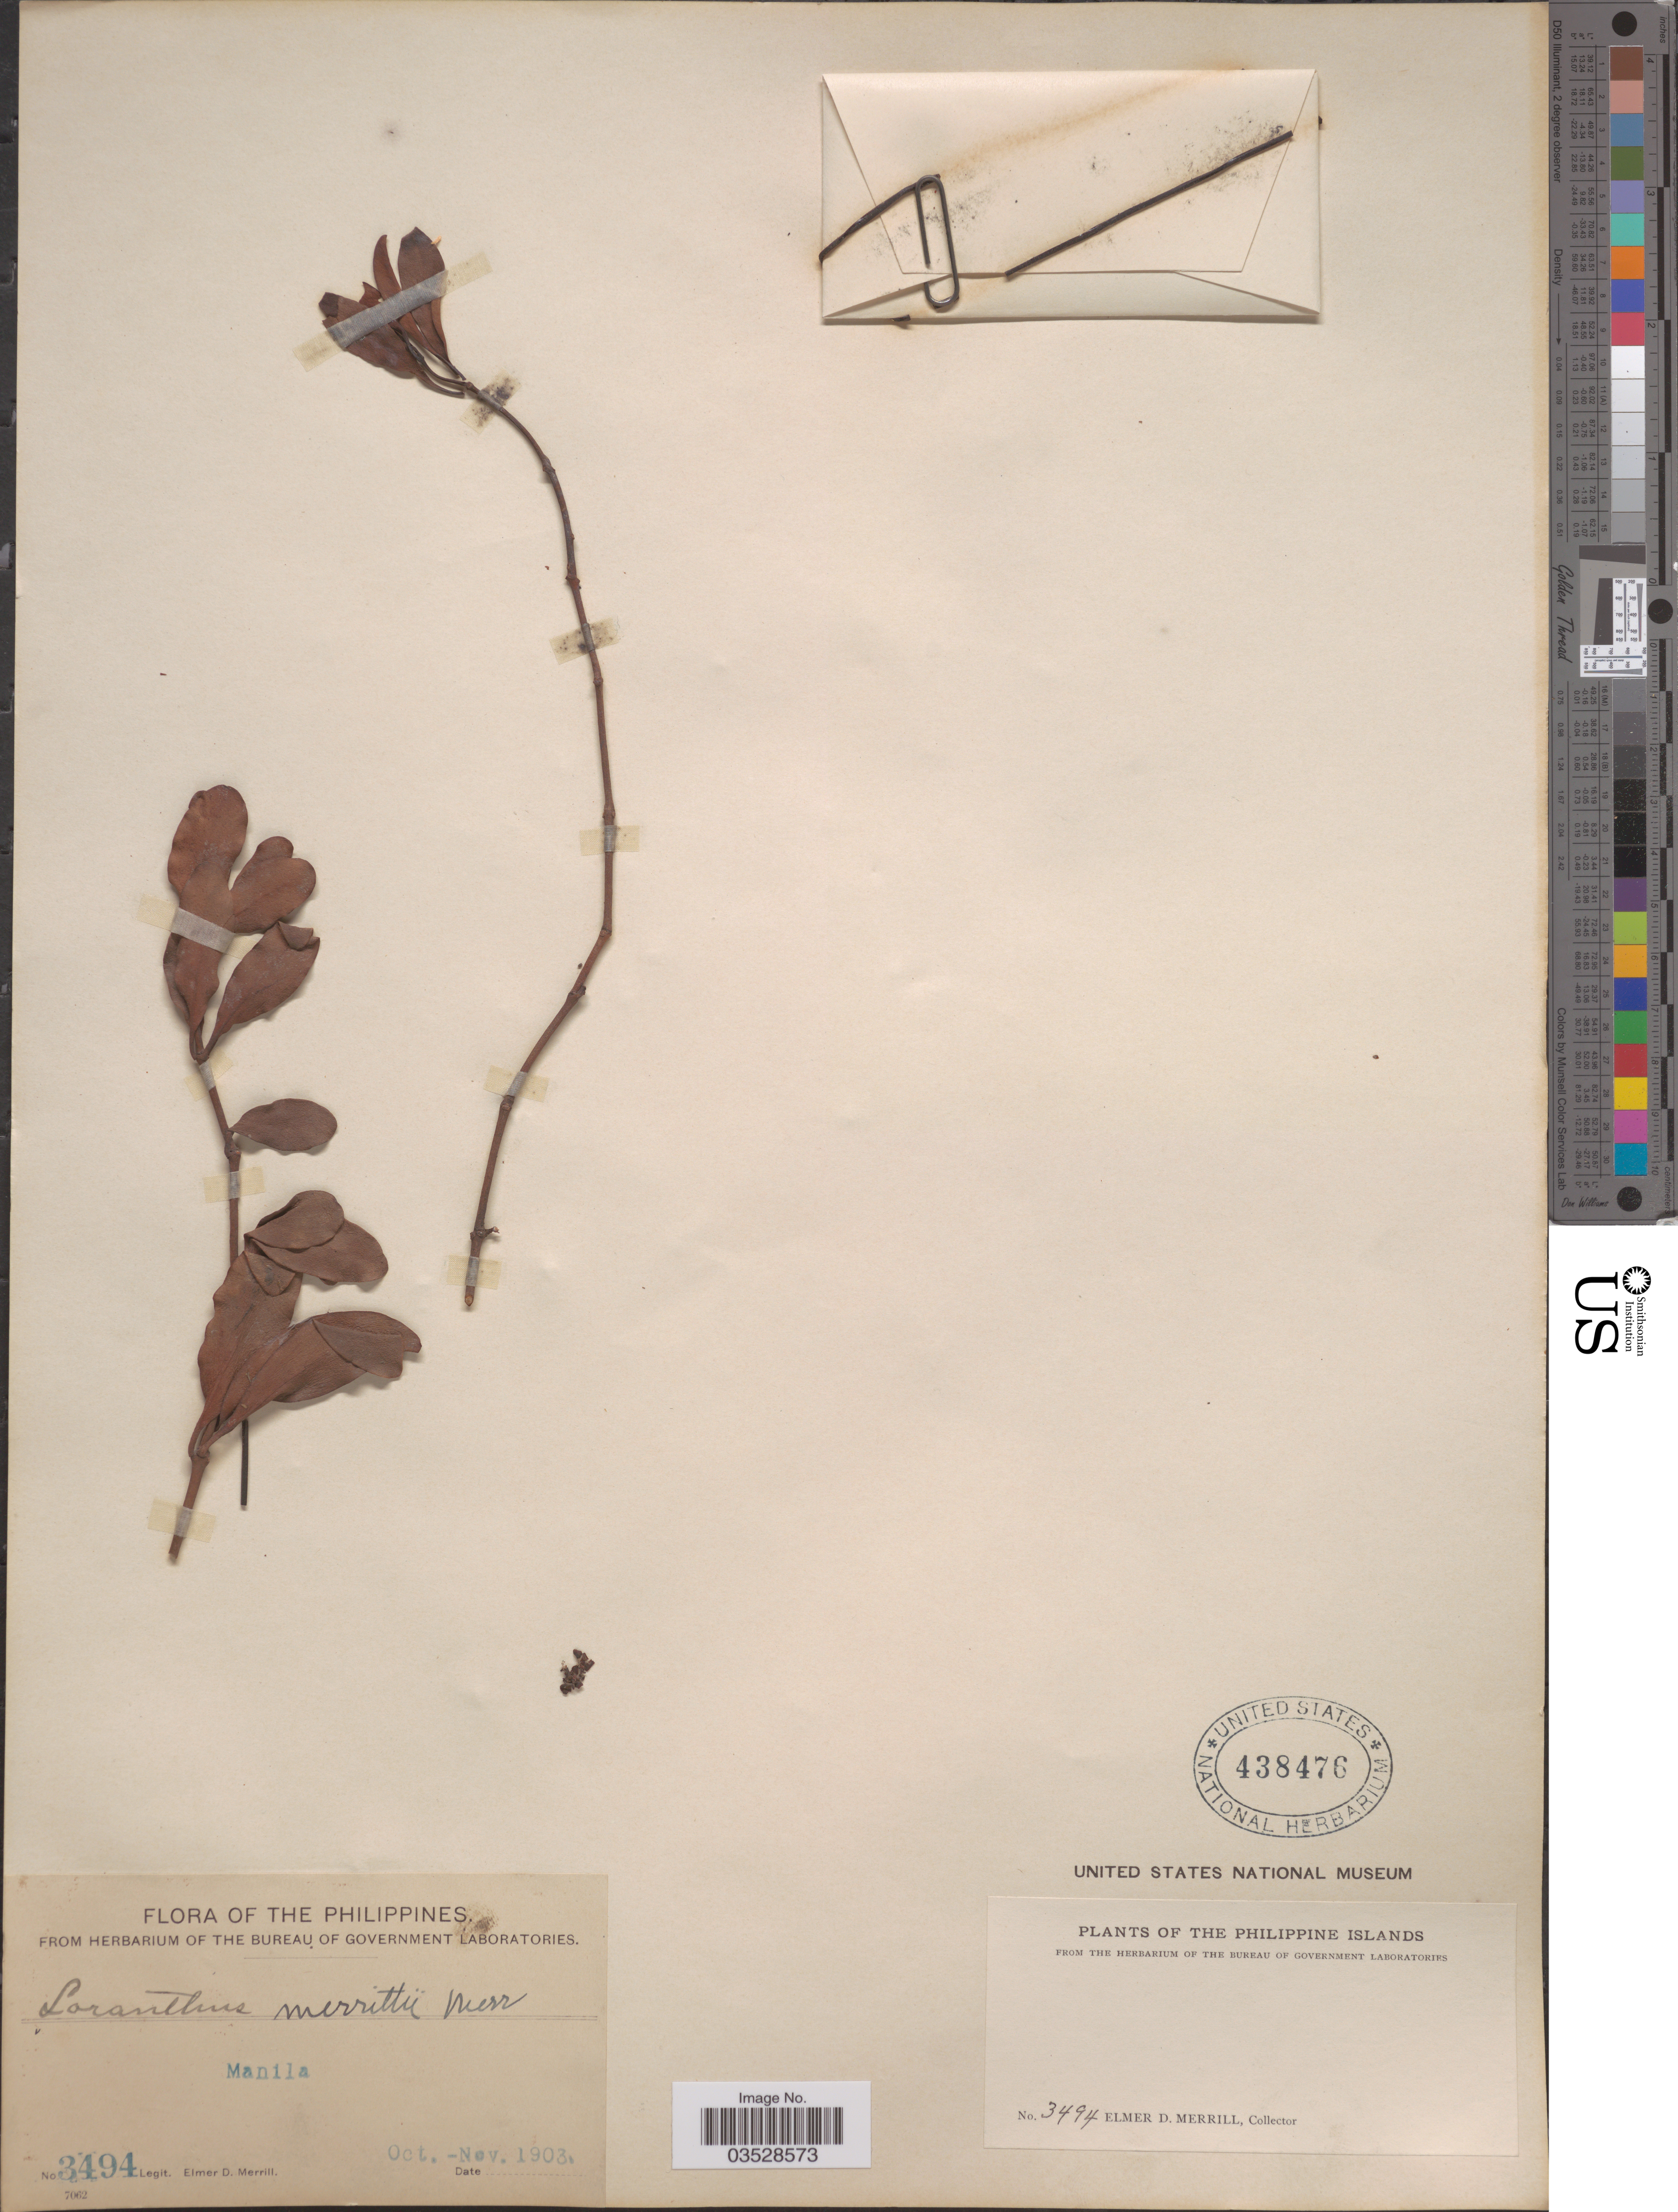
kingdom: Plantae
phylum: Tracheophyta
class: Magnoliopsida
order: Santalales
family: Loranthaceae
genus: Loranthus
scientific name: Loranthus merrillii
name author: Elmer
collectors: E. D. Merrill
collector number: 3494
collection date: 1903-10/1903-11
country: Philippines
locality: Manila.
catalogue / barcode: US 438476